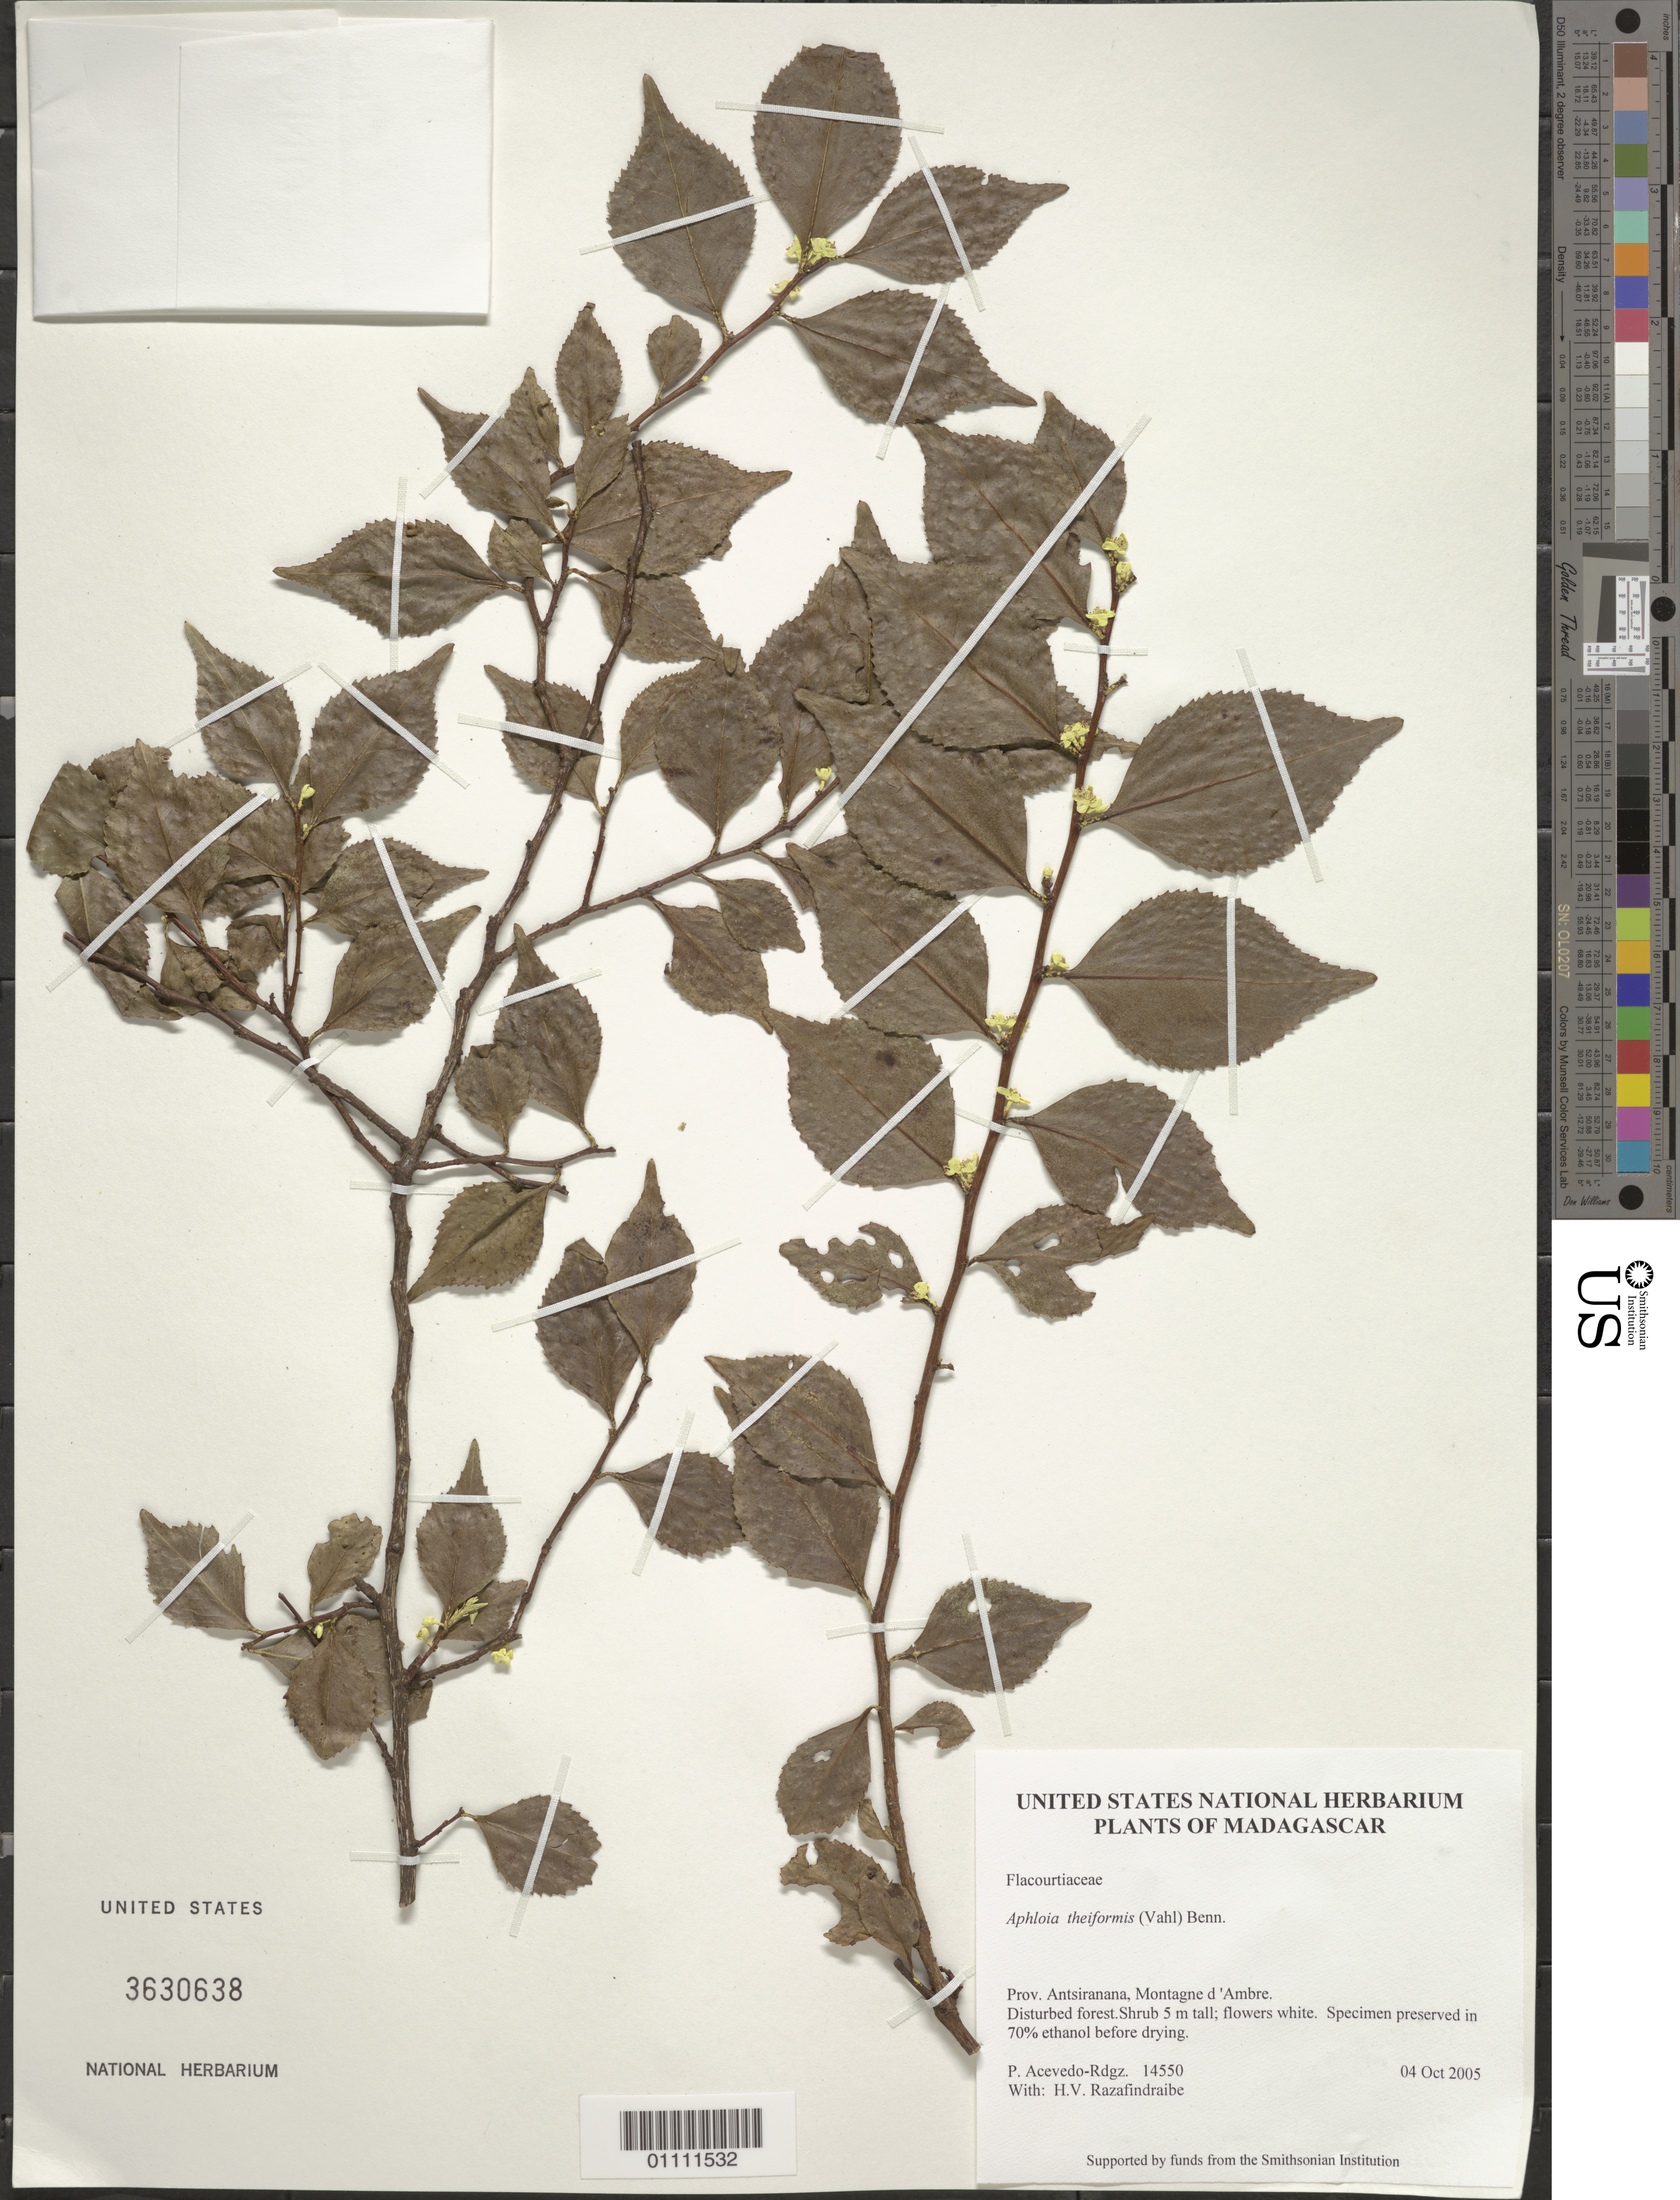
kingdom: Plantae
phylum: Tracheophyta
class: Magnoliopsida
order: Crossosomatales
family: Aphloiaceae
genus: Aphloia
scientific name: Aphloia theiformis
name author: (Vahl) Benn.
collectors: P. Acevedo-Rodr. & H. Razafindraibe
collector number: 14550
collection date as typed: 04 Oct 2005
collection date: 2005-10-04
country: Madagascar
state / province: Diana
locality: Prov. Antsiranana, Montagne d 'Ambre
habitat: Disturbed forest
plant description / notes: US, MO, K, P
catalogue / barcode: US 3630638